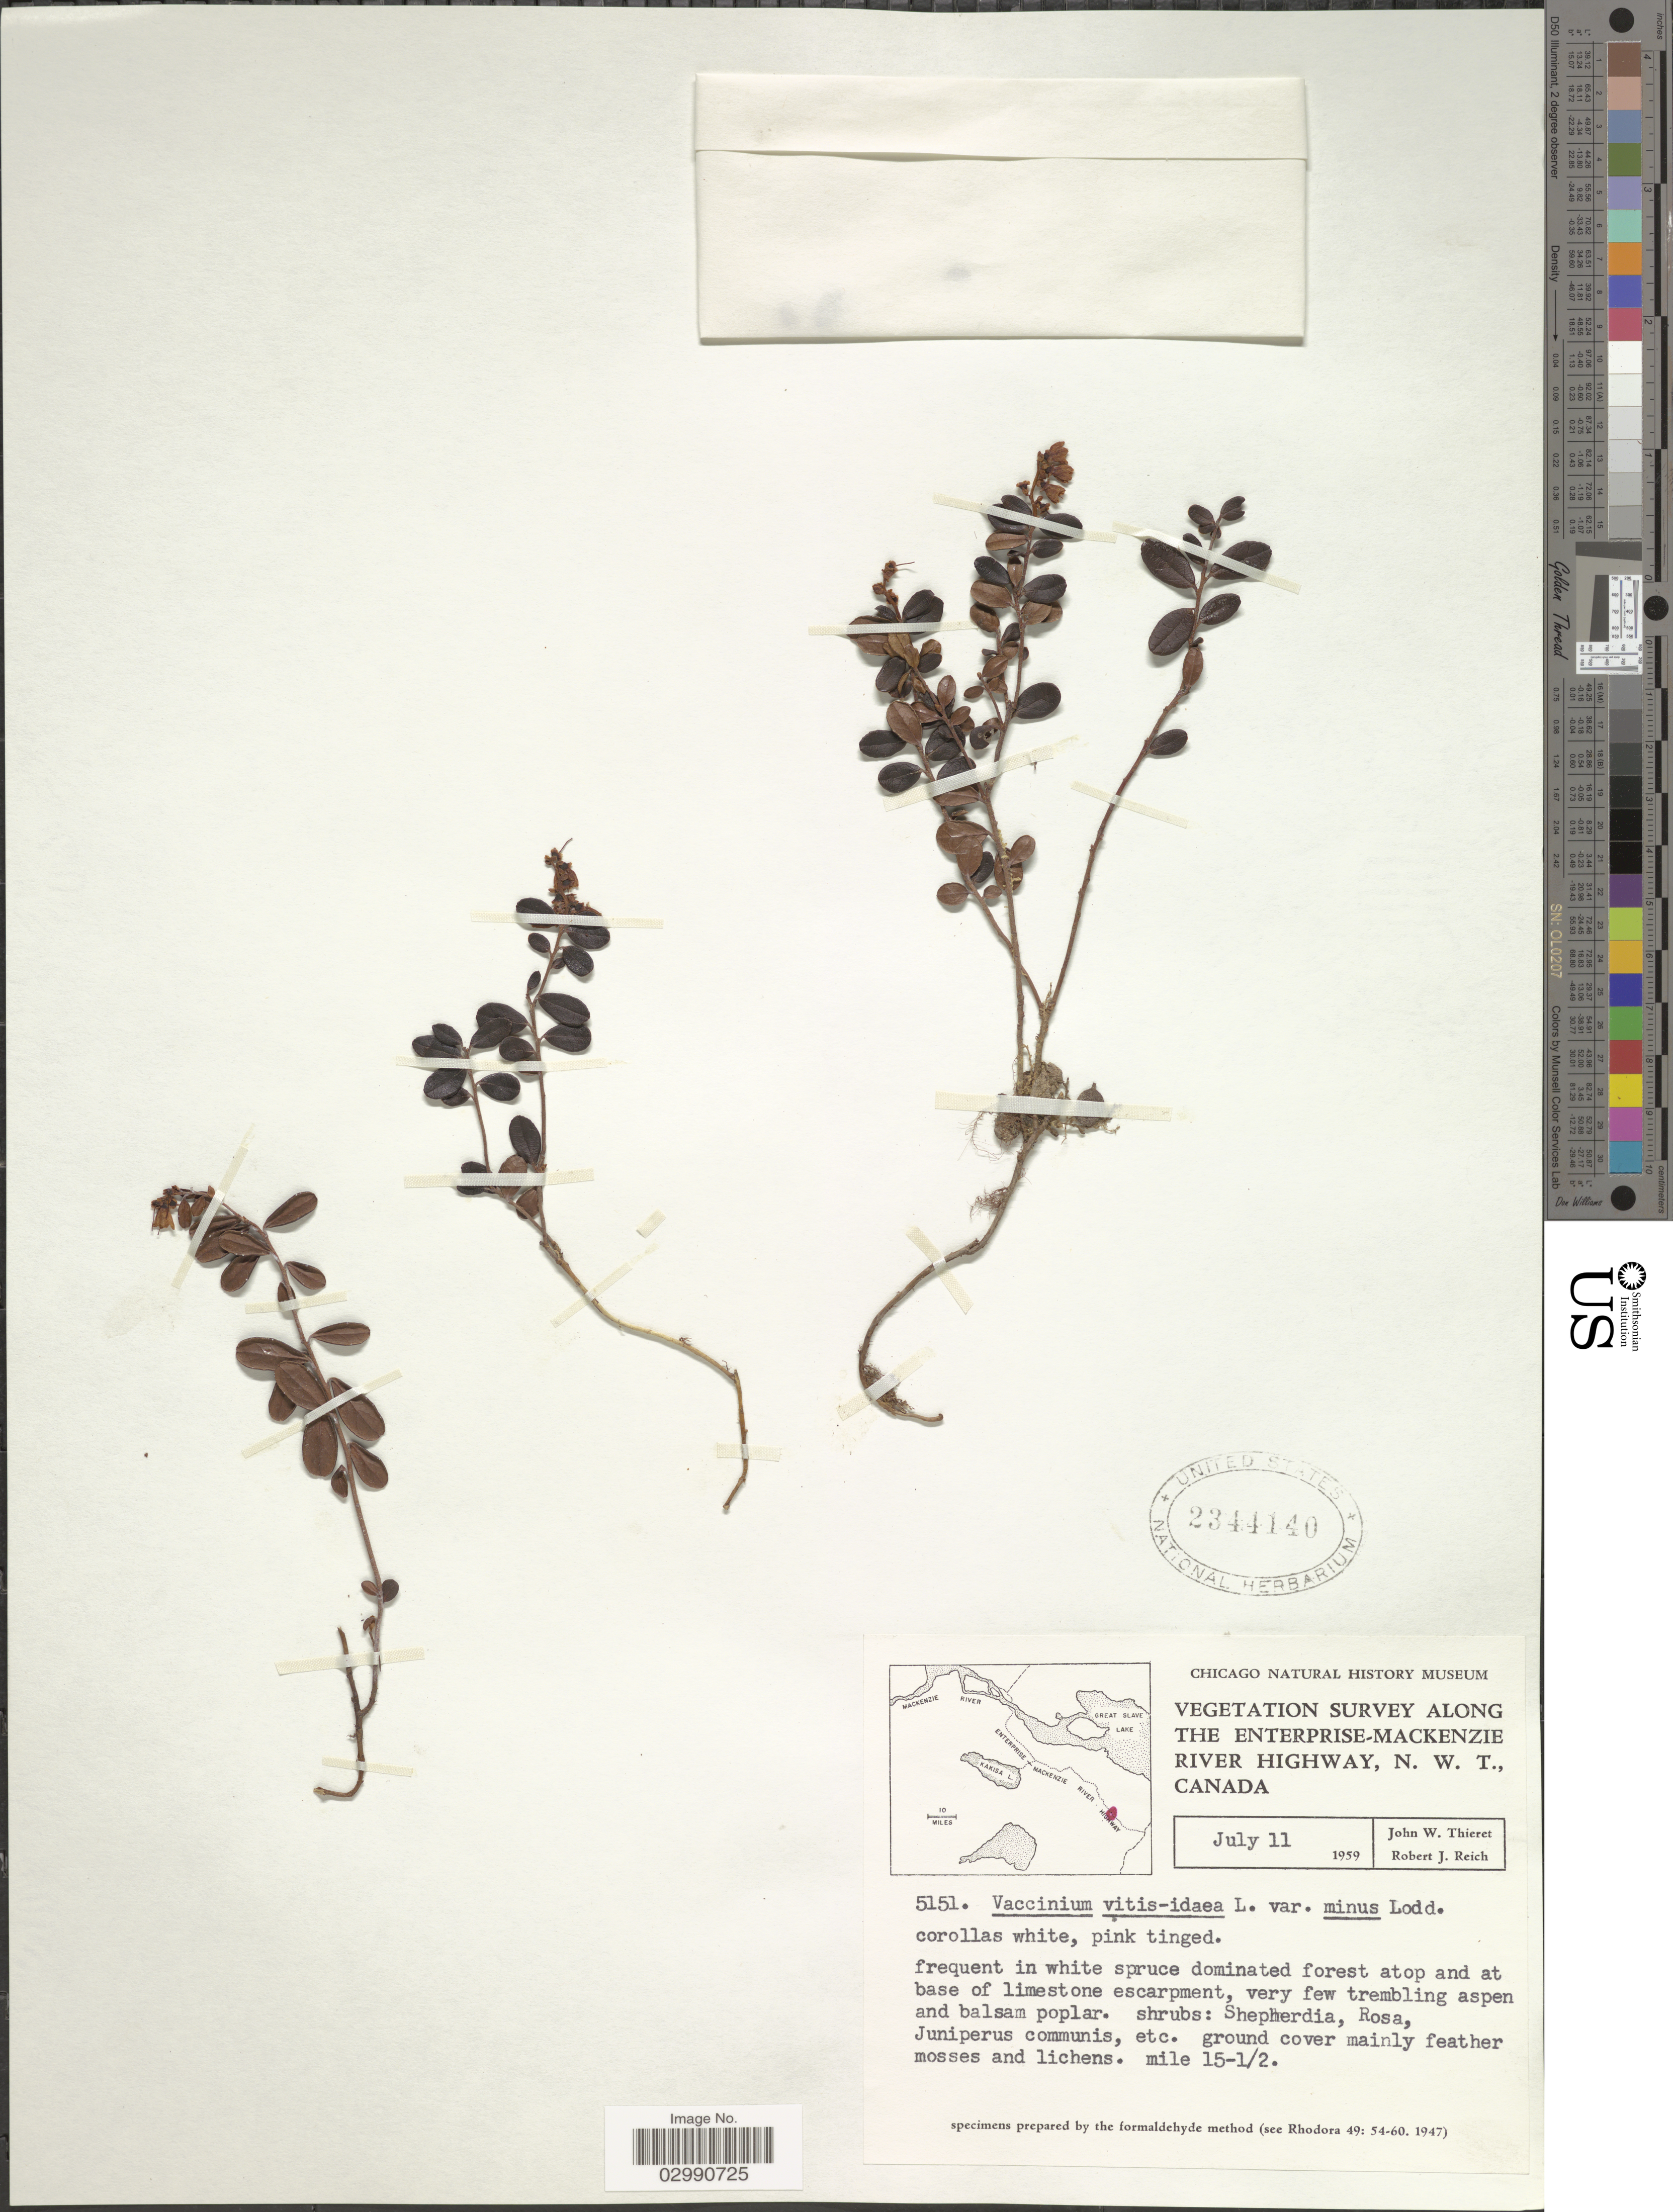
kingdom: Plantae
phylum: Tracheophyta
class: Magnoliopsida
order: Ericales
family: Ericaceae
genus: Vaccinium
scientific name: Vaccinium vitis-idaea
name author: L.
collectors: J. W. Thieret & R. Reich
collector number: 5151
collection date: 1959-07-11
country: Canada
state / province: Northwest Territories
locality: Vegetation Survey along The Enterprise-Mackenzie, River Highway, N.W.T., Mile 15-½.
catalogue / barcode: US 2344140